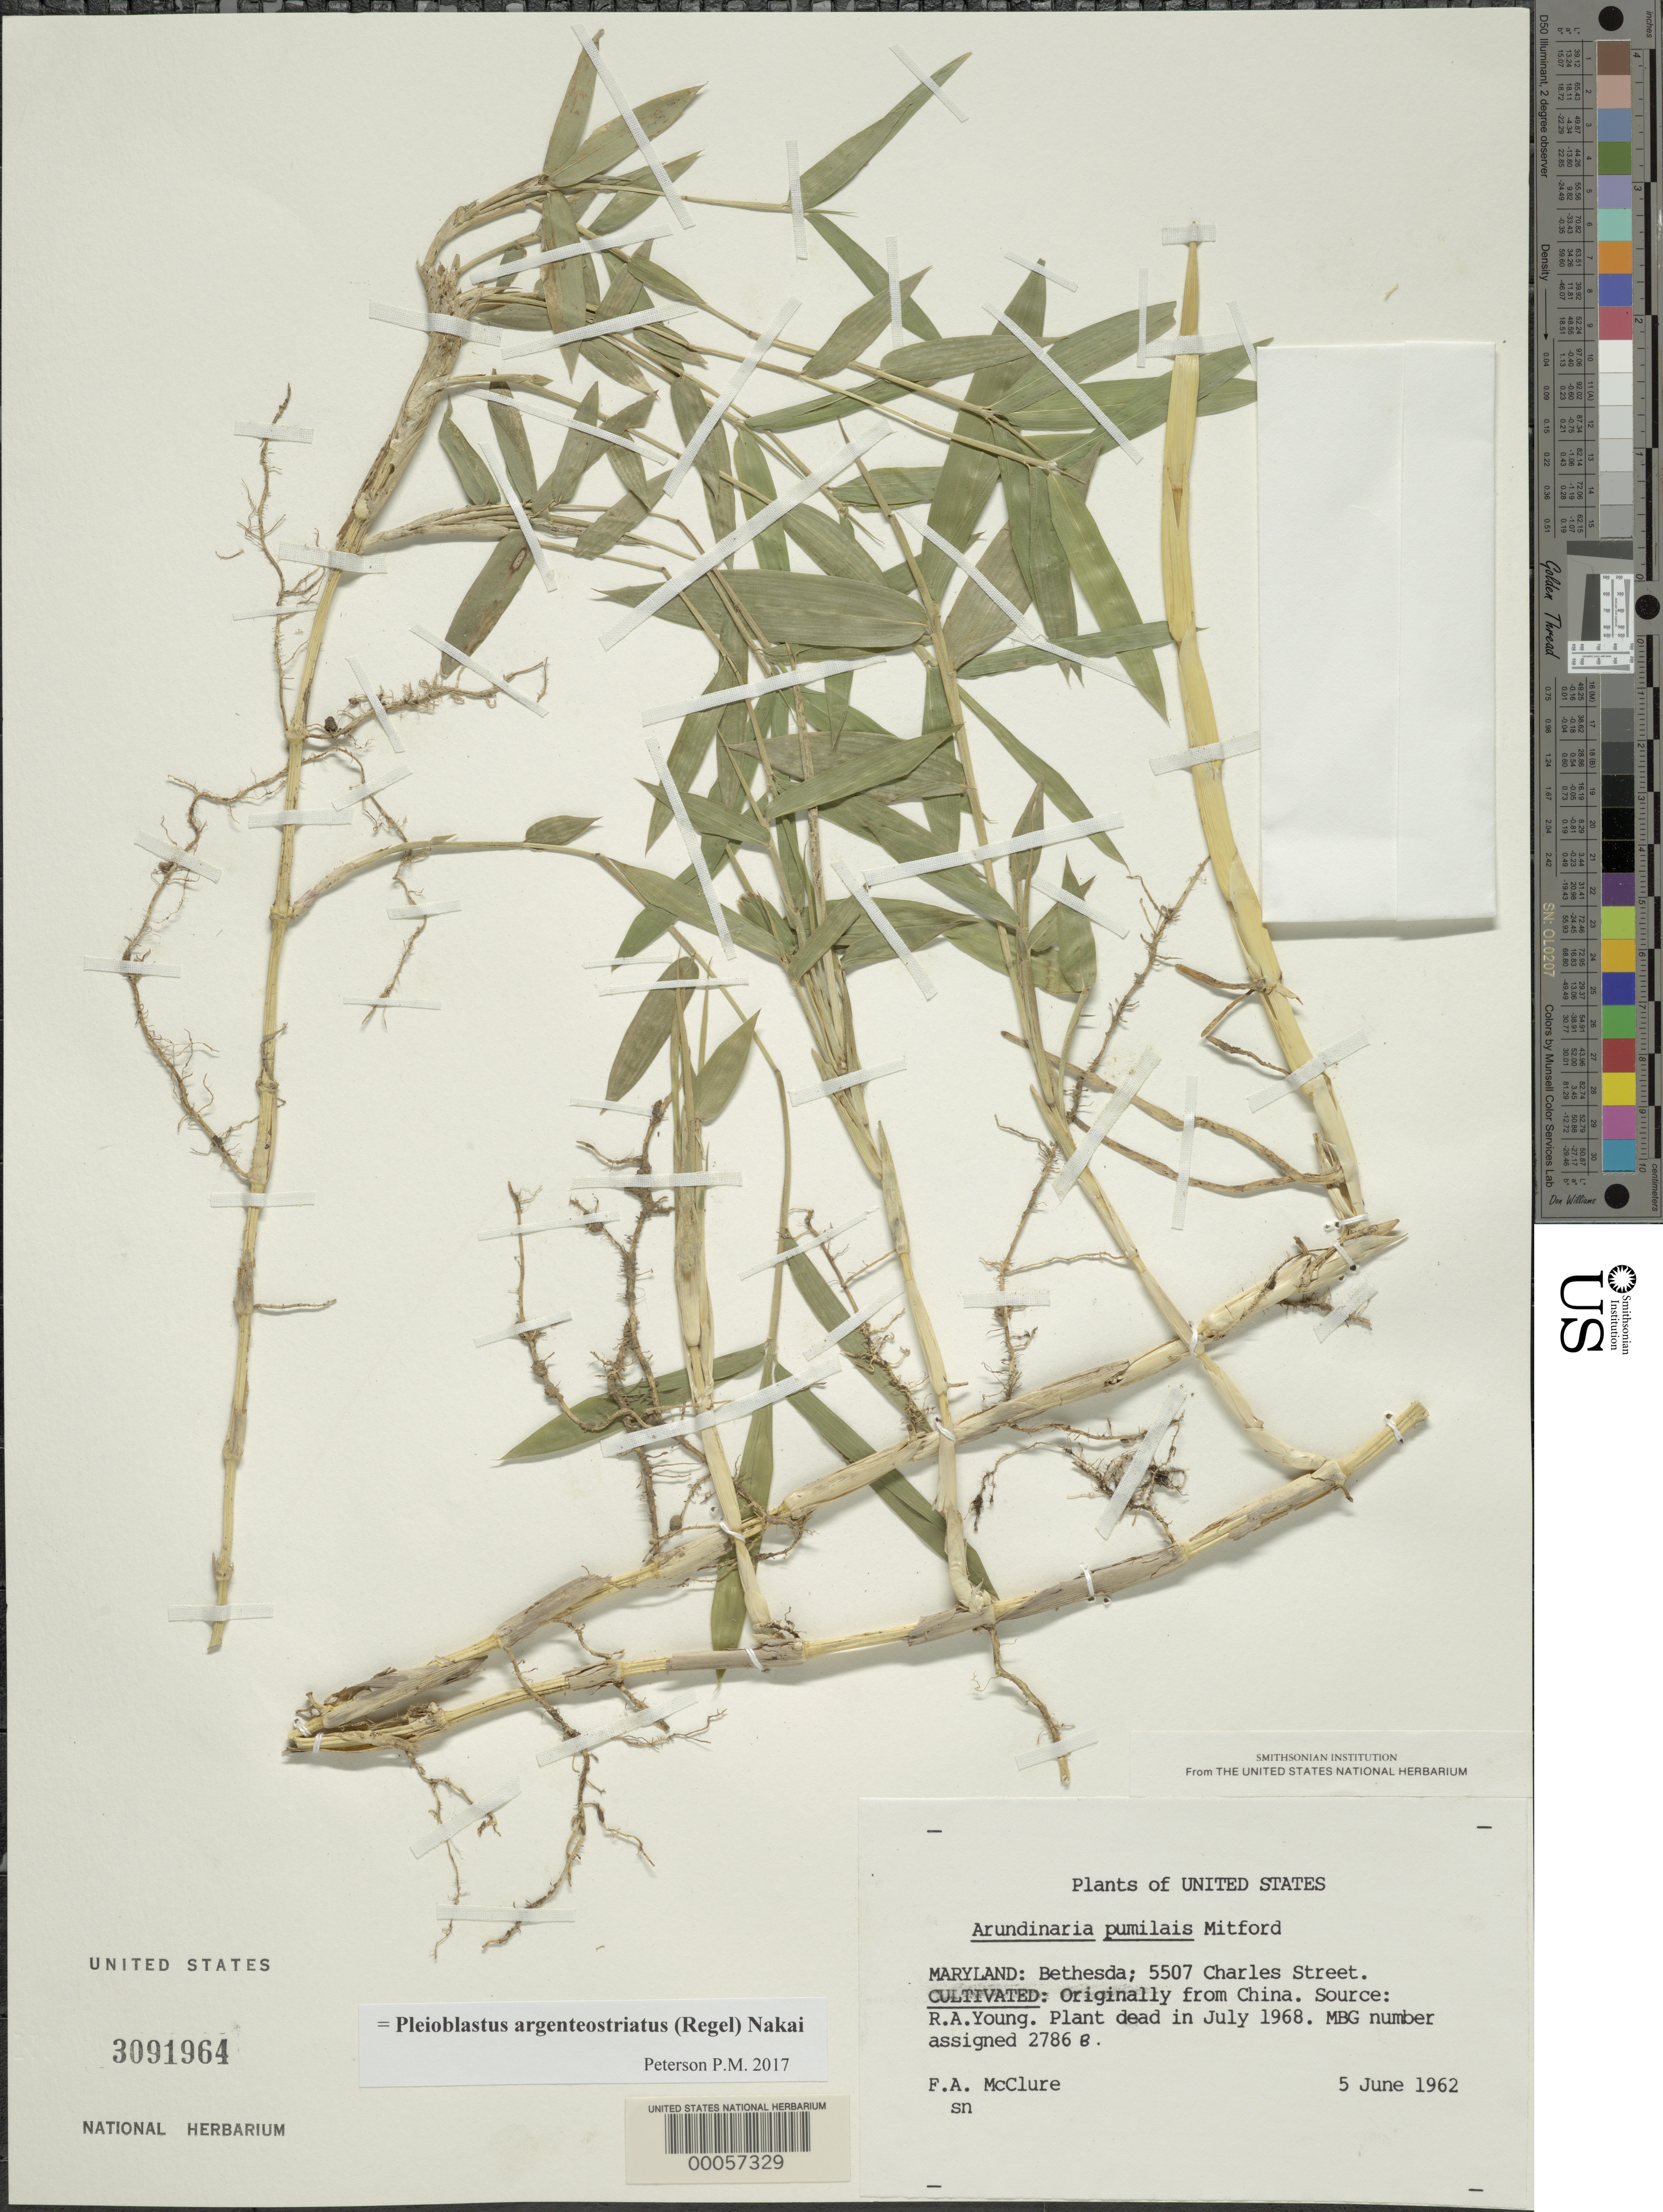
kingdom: Plantae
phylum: Tracheophyta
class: Liliopsida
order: Poales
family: Poaceae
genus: Pleioblastus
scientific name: Pleioblastus argenteostriatus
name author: (Regel) Nakai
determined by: Poaceae Reorganization Project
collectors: F. A. McClure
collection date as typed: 05 Jun 1962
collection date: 1962-06-05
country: United States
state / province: Maryland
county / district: Montgomery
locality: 5507 Charles Street, Bethesda (McClure's garden)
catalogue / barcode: US 3091964